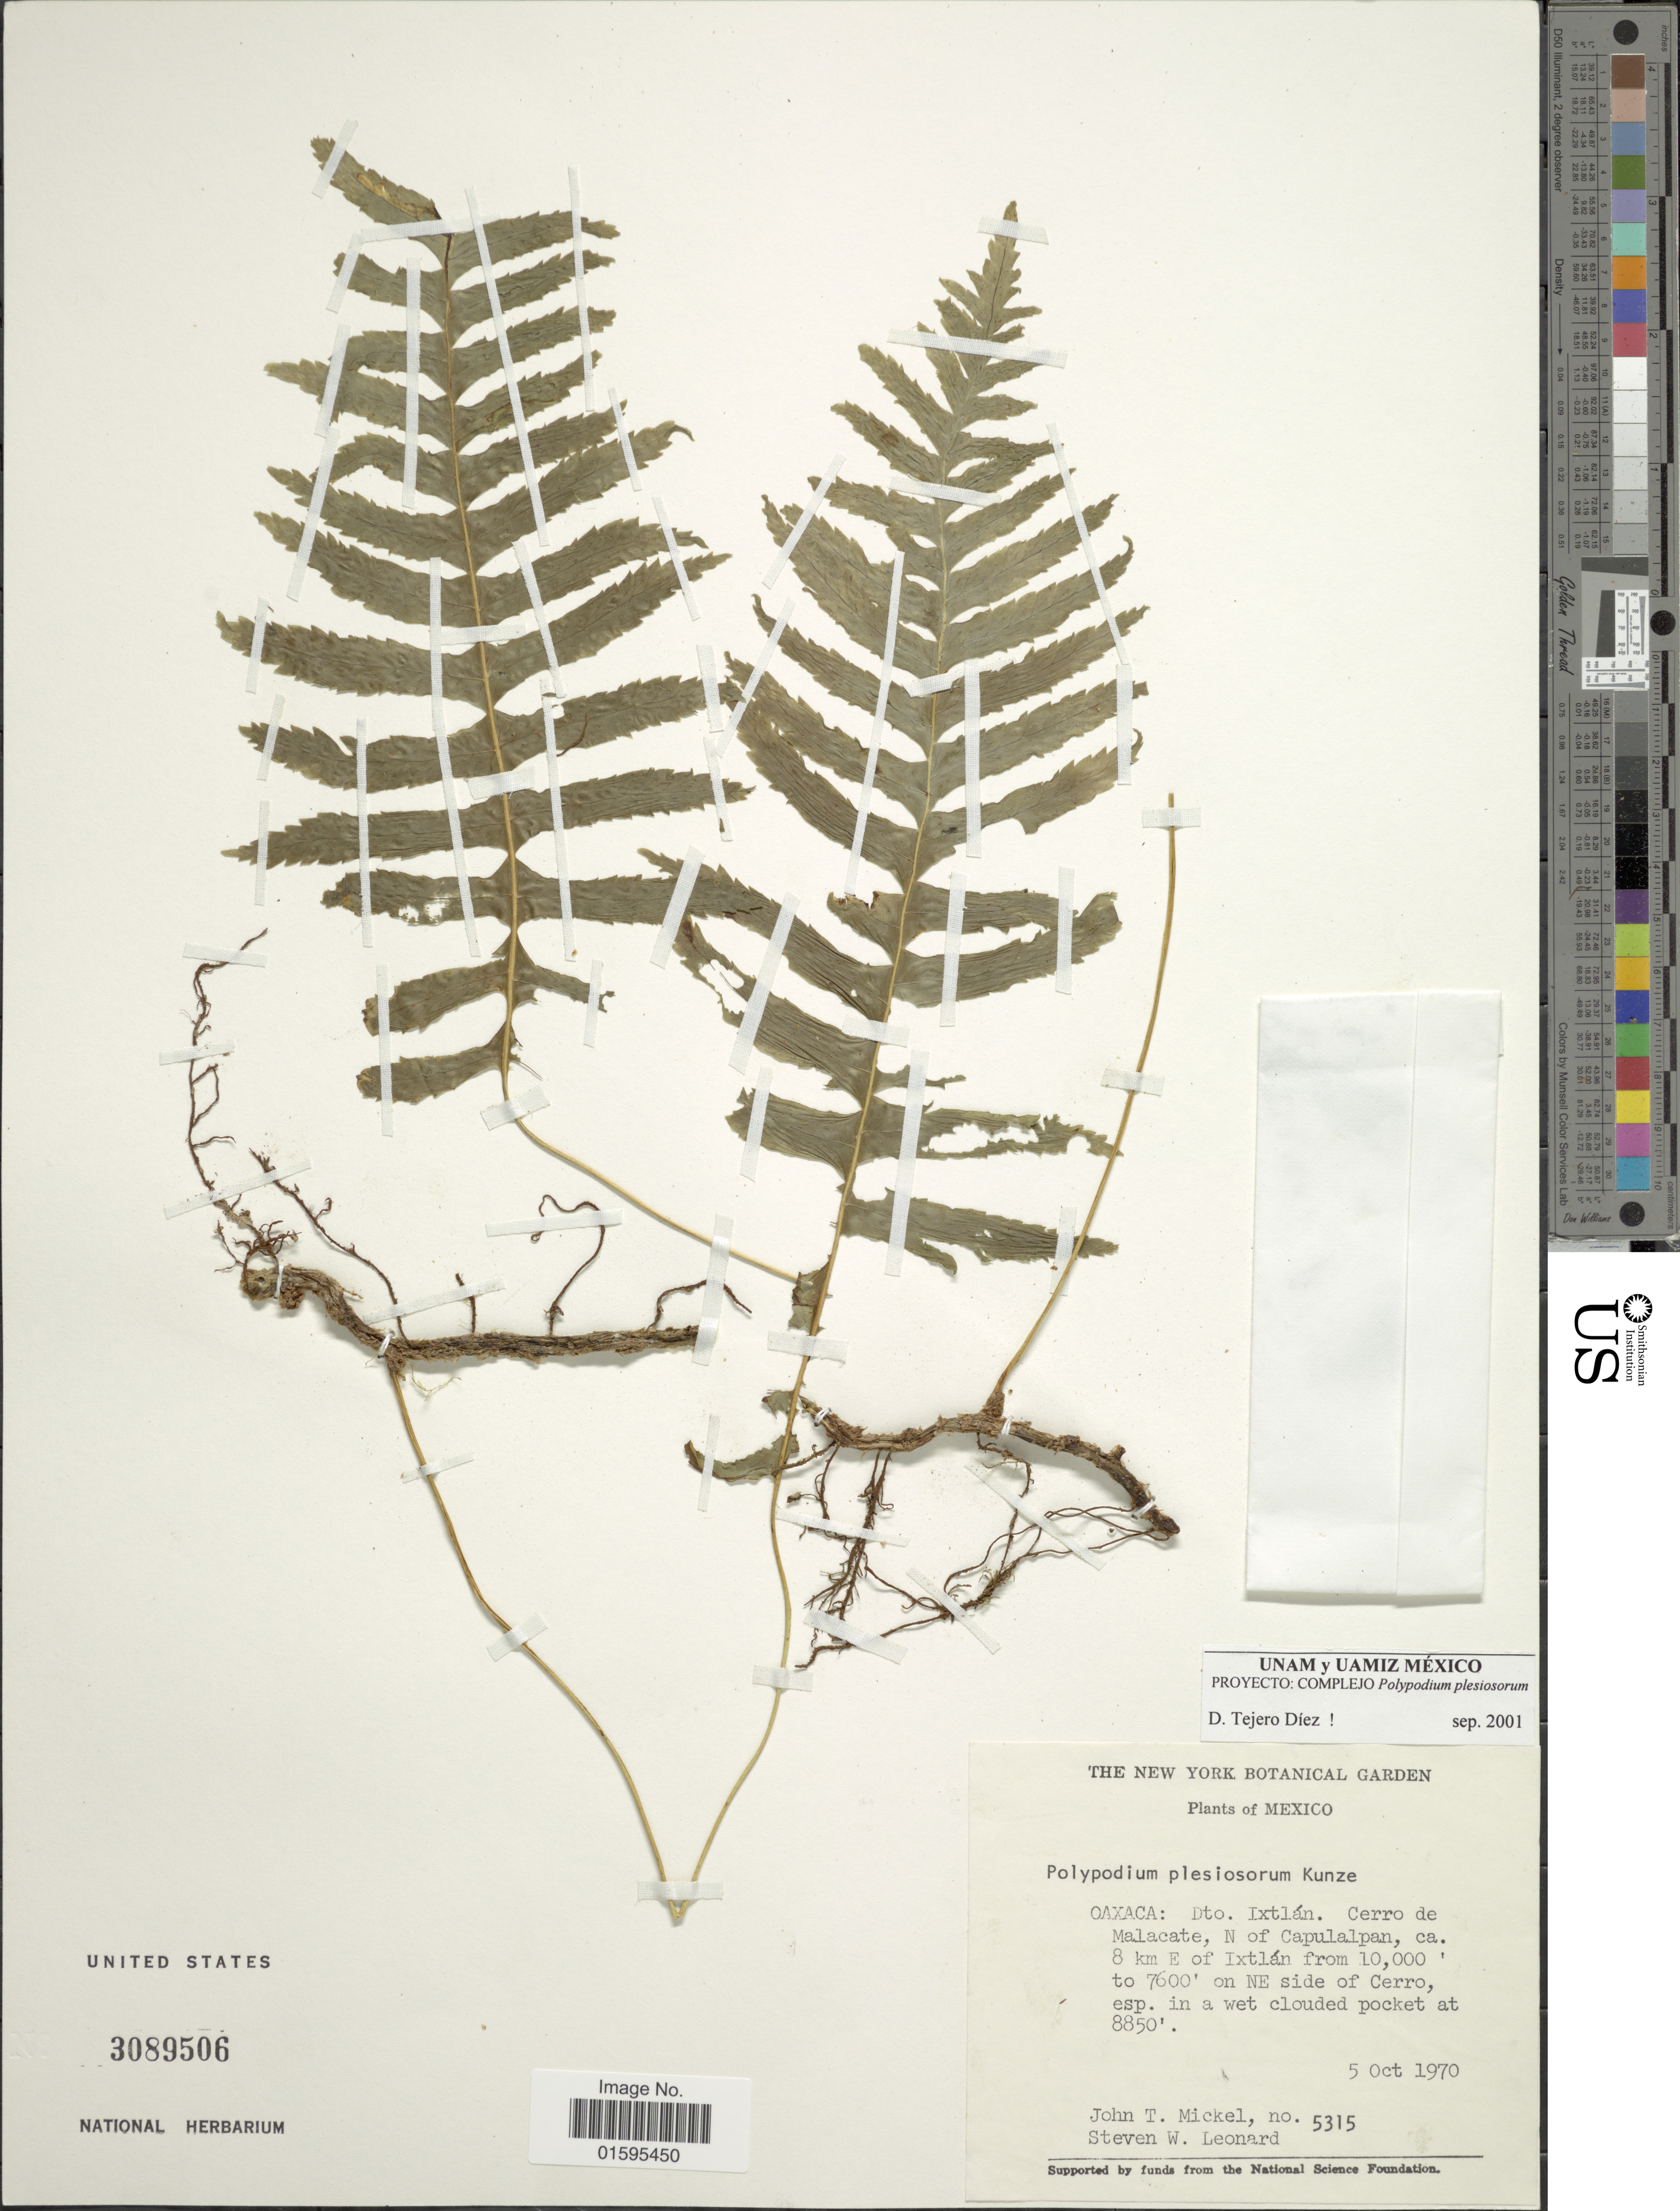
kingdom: Plantae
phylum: Tracheophyta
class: Polypodiopsida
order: Polypodiales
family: Polypodiaceae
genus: Polypodium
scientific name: Polypodium plesiosorum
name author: Kunze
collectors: J. T. Mickel & S. W. Leonard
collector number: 5315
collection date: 1970-10-05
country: Mexico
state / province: Oaxaca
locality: Dto. Ixtlán, Cerro de Malacate, N of Capulalpan, ca. 8 km E of Ixtlán, on NE side of Cerro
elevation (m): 2316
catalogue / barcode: US 3089506